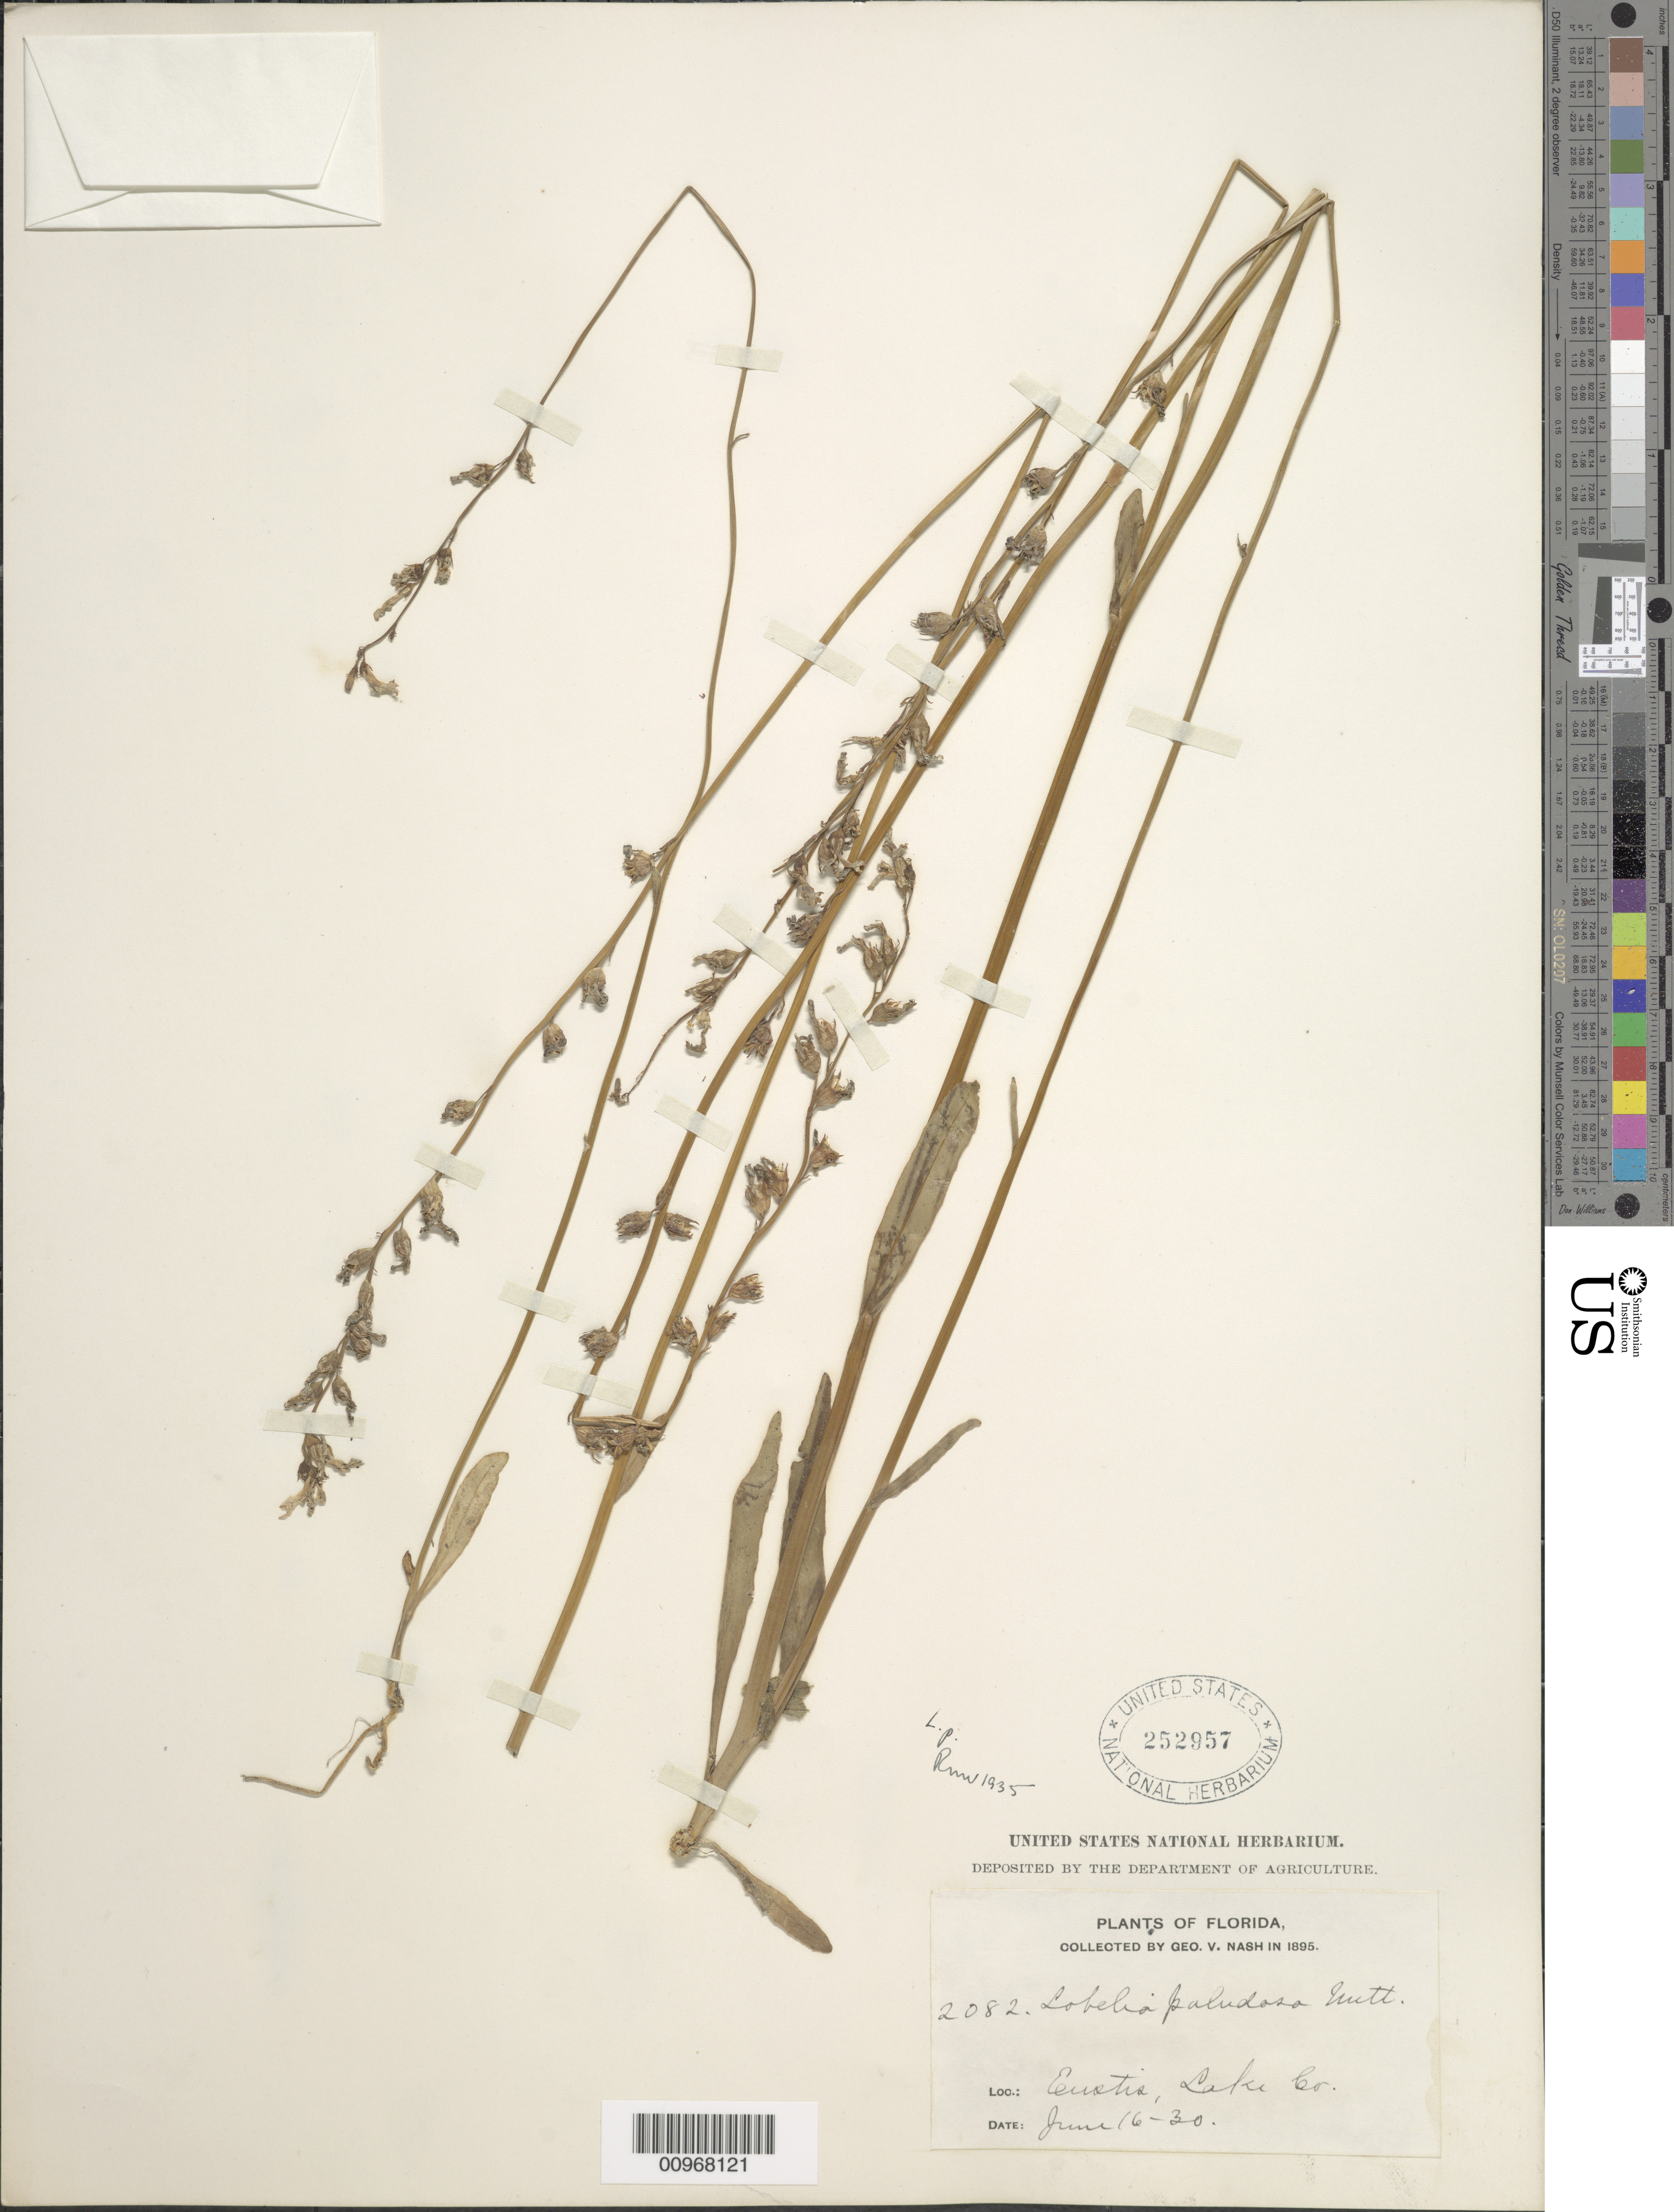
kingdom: Plantae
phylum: Tracheophyta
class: Magnoliopsida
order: Asterales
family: Campanulaceae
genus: Lobelia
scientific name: Lobelia paludosa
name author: Nutt.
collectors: G. V. Nash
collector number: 2082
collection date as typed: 16 Jun 1930 to 30 Jun 1930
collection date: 1895-06-16/1895-06-30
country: United States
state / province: Florida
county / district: Lake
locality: Eustis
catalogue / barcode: US 252957